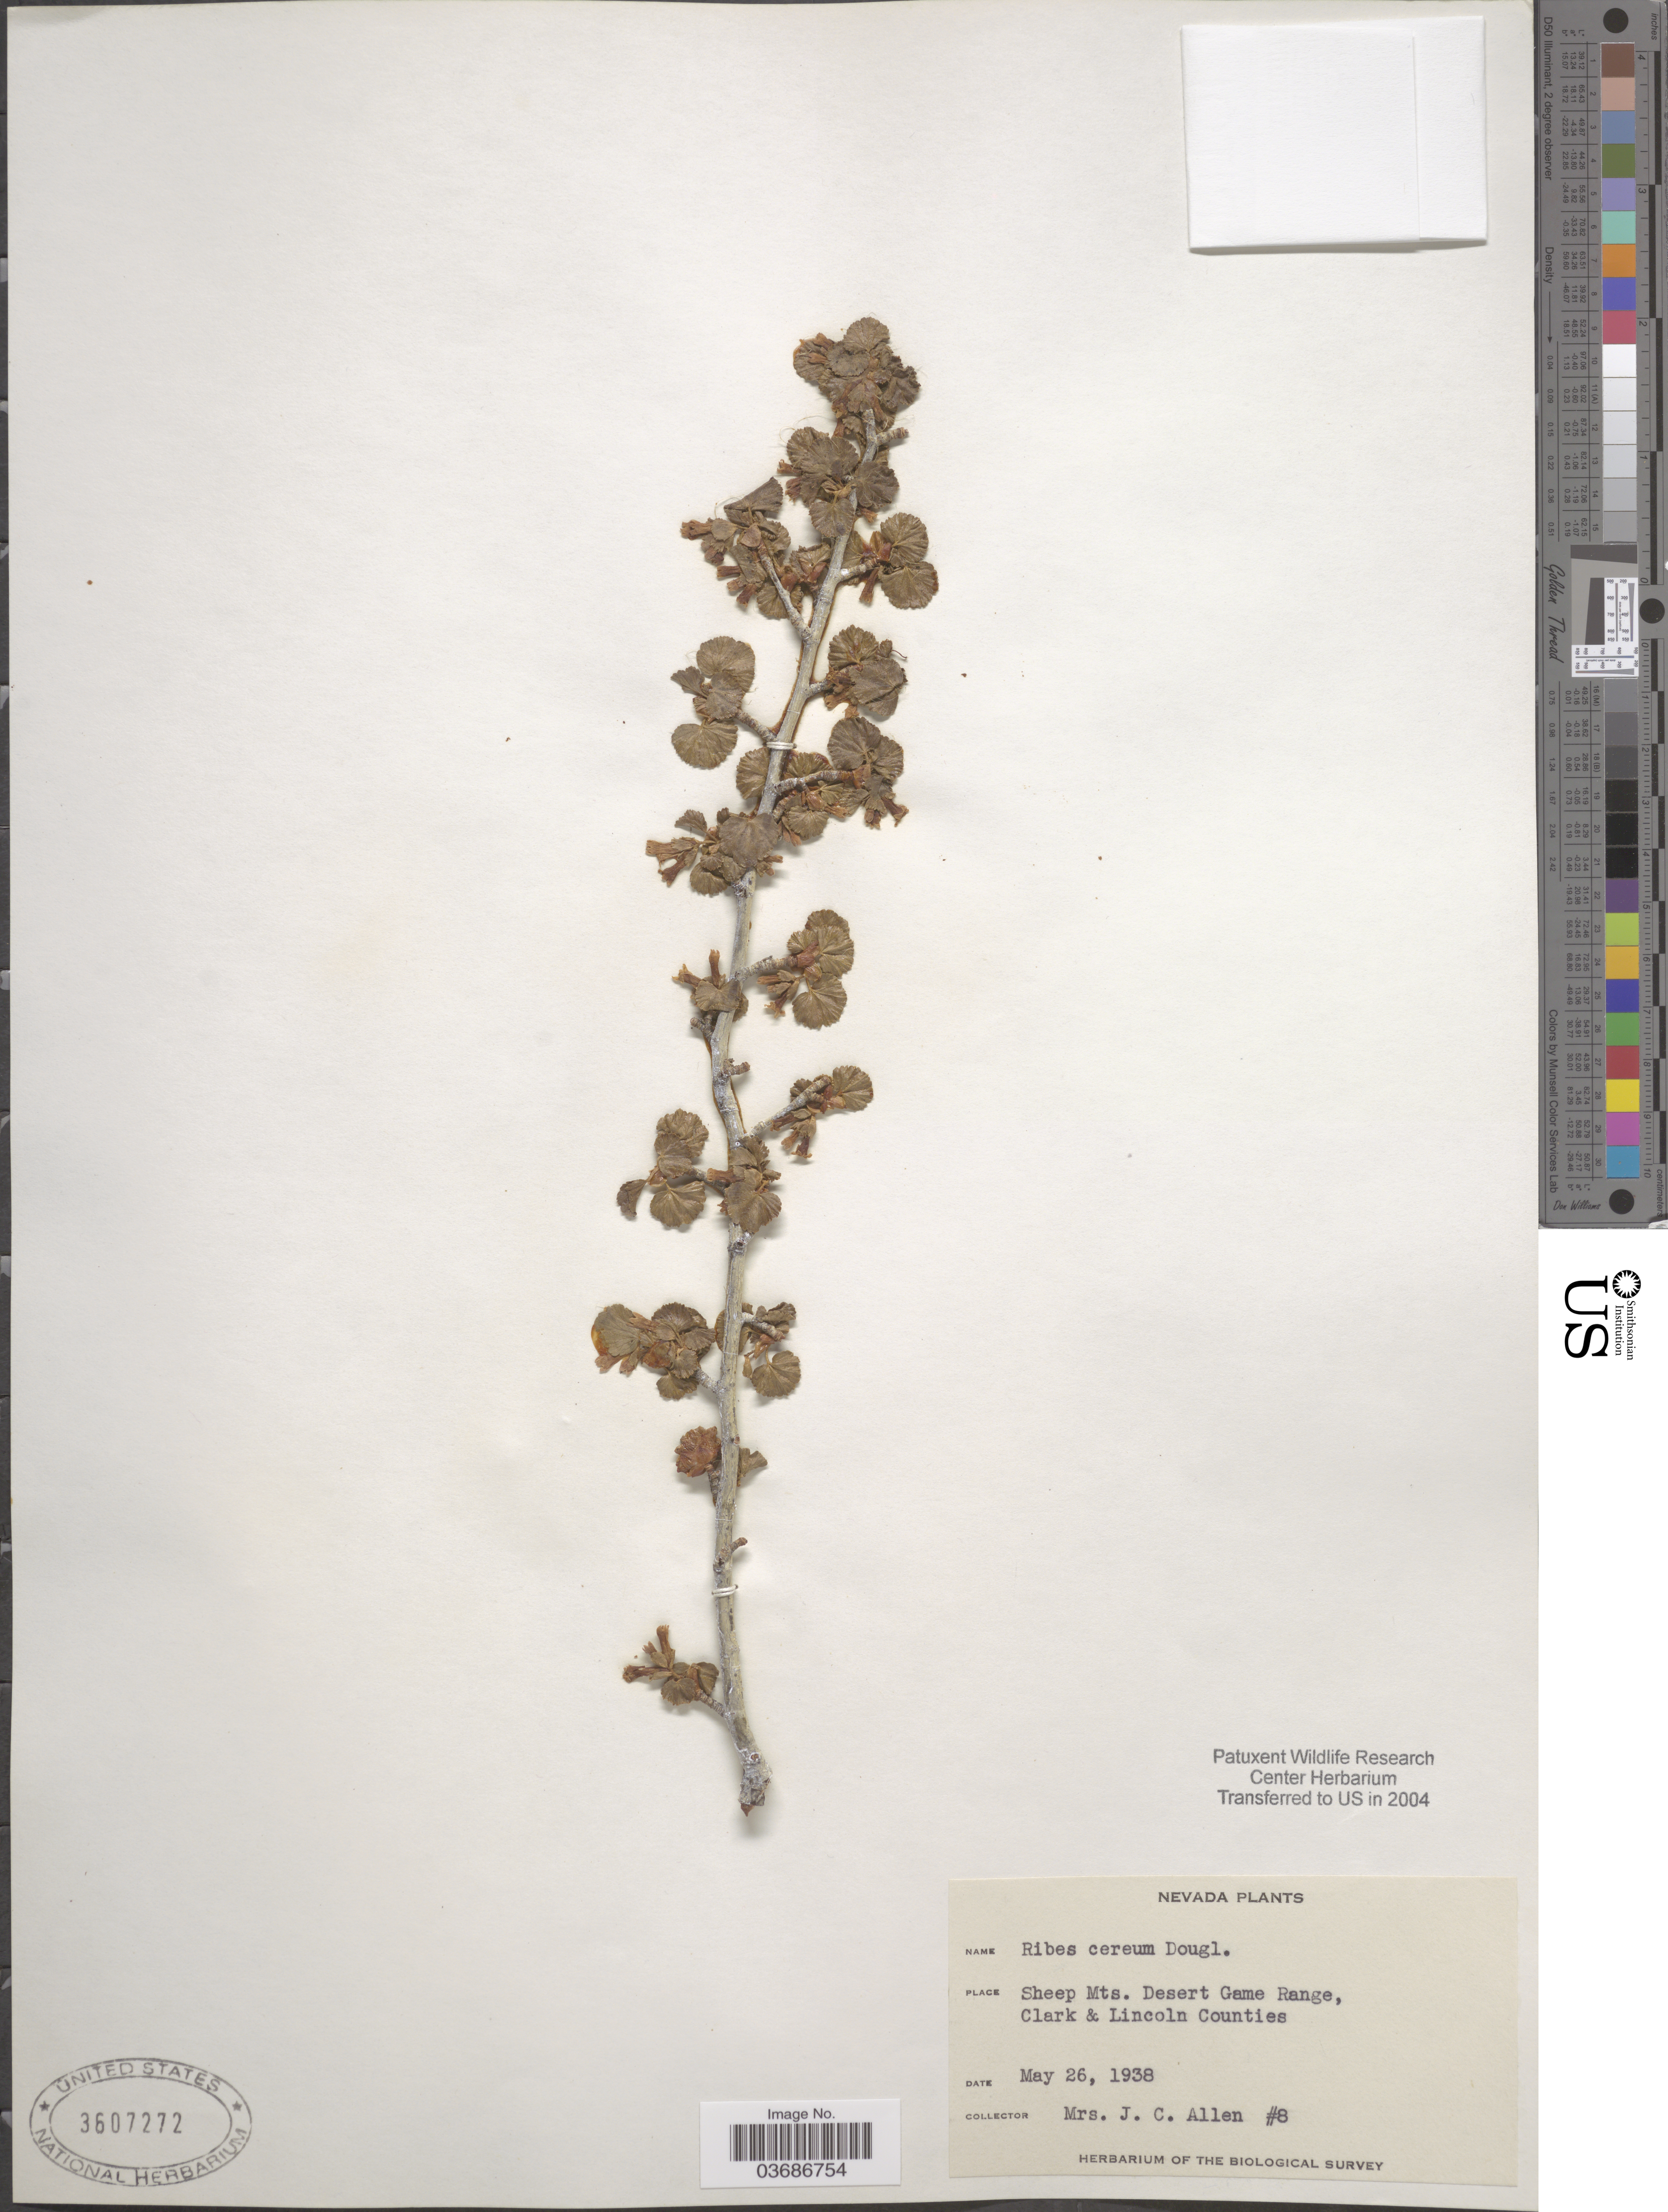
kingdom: Plantae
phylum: Tracheophyta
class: Magnoliopsida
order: Saxifragales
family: Grossulariaceae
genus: Ribes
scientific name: Ribes cereum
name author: Douglas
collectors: Mrs. J. C. Allen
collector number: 8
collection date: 1938-05-26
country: United States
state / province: Nevada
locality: Sheep Mts. Desert Game Range, Clark & Lincoln Counties. The Biological Survey.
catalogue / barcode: US 3607272